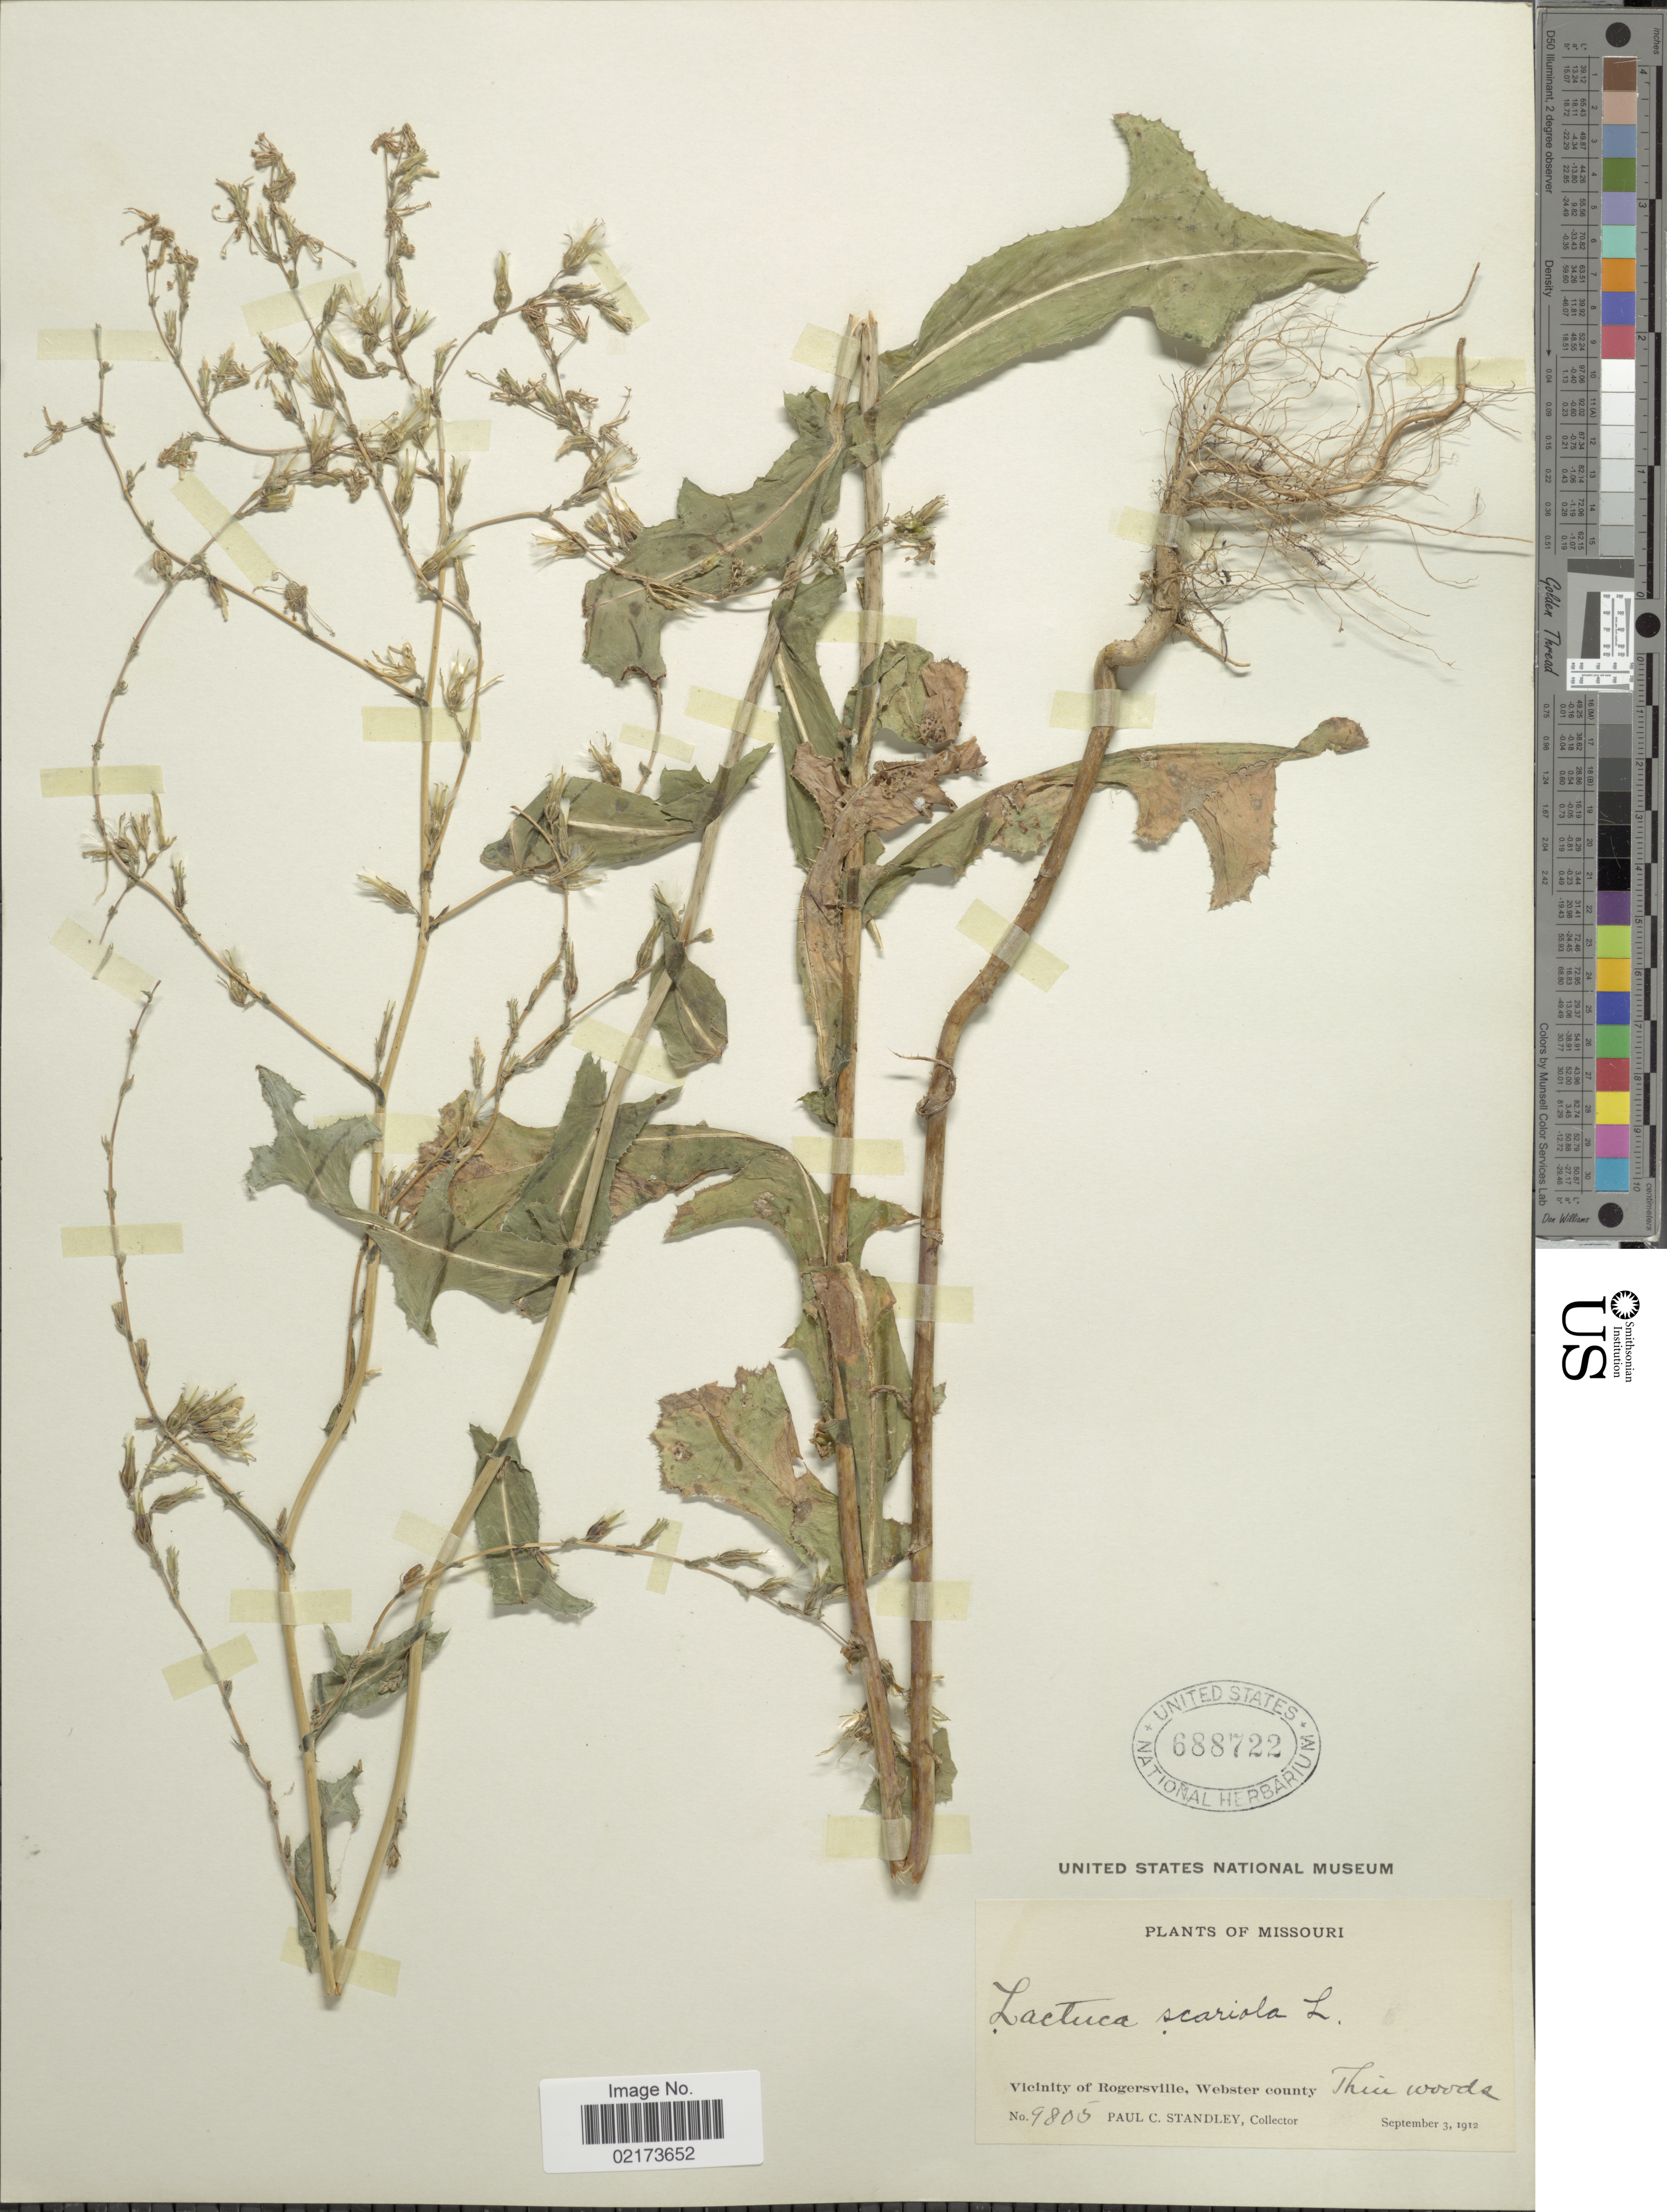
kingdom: Plantae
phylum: Tracheophyta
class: Magnoliopsida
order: Asterales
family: Asteraceae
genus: Lactuca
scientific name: Lactuca serriola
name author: L.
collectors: P. C. Standley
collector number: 9805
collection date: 1912-09-03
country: United States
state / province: Missouri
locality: Vicinity of Rogersville, Webster County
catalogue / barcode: US 688722